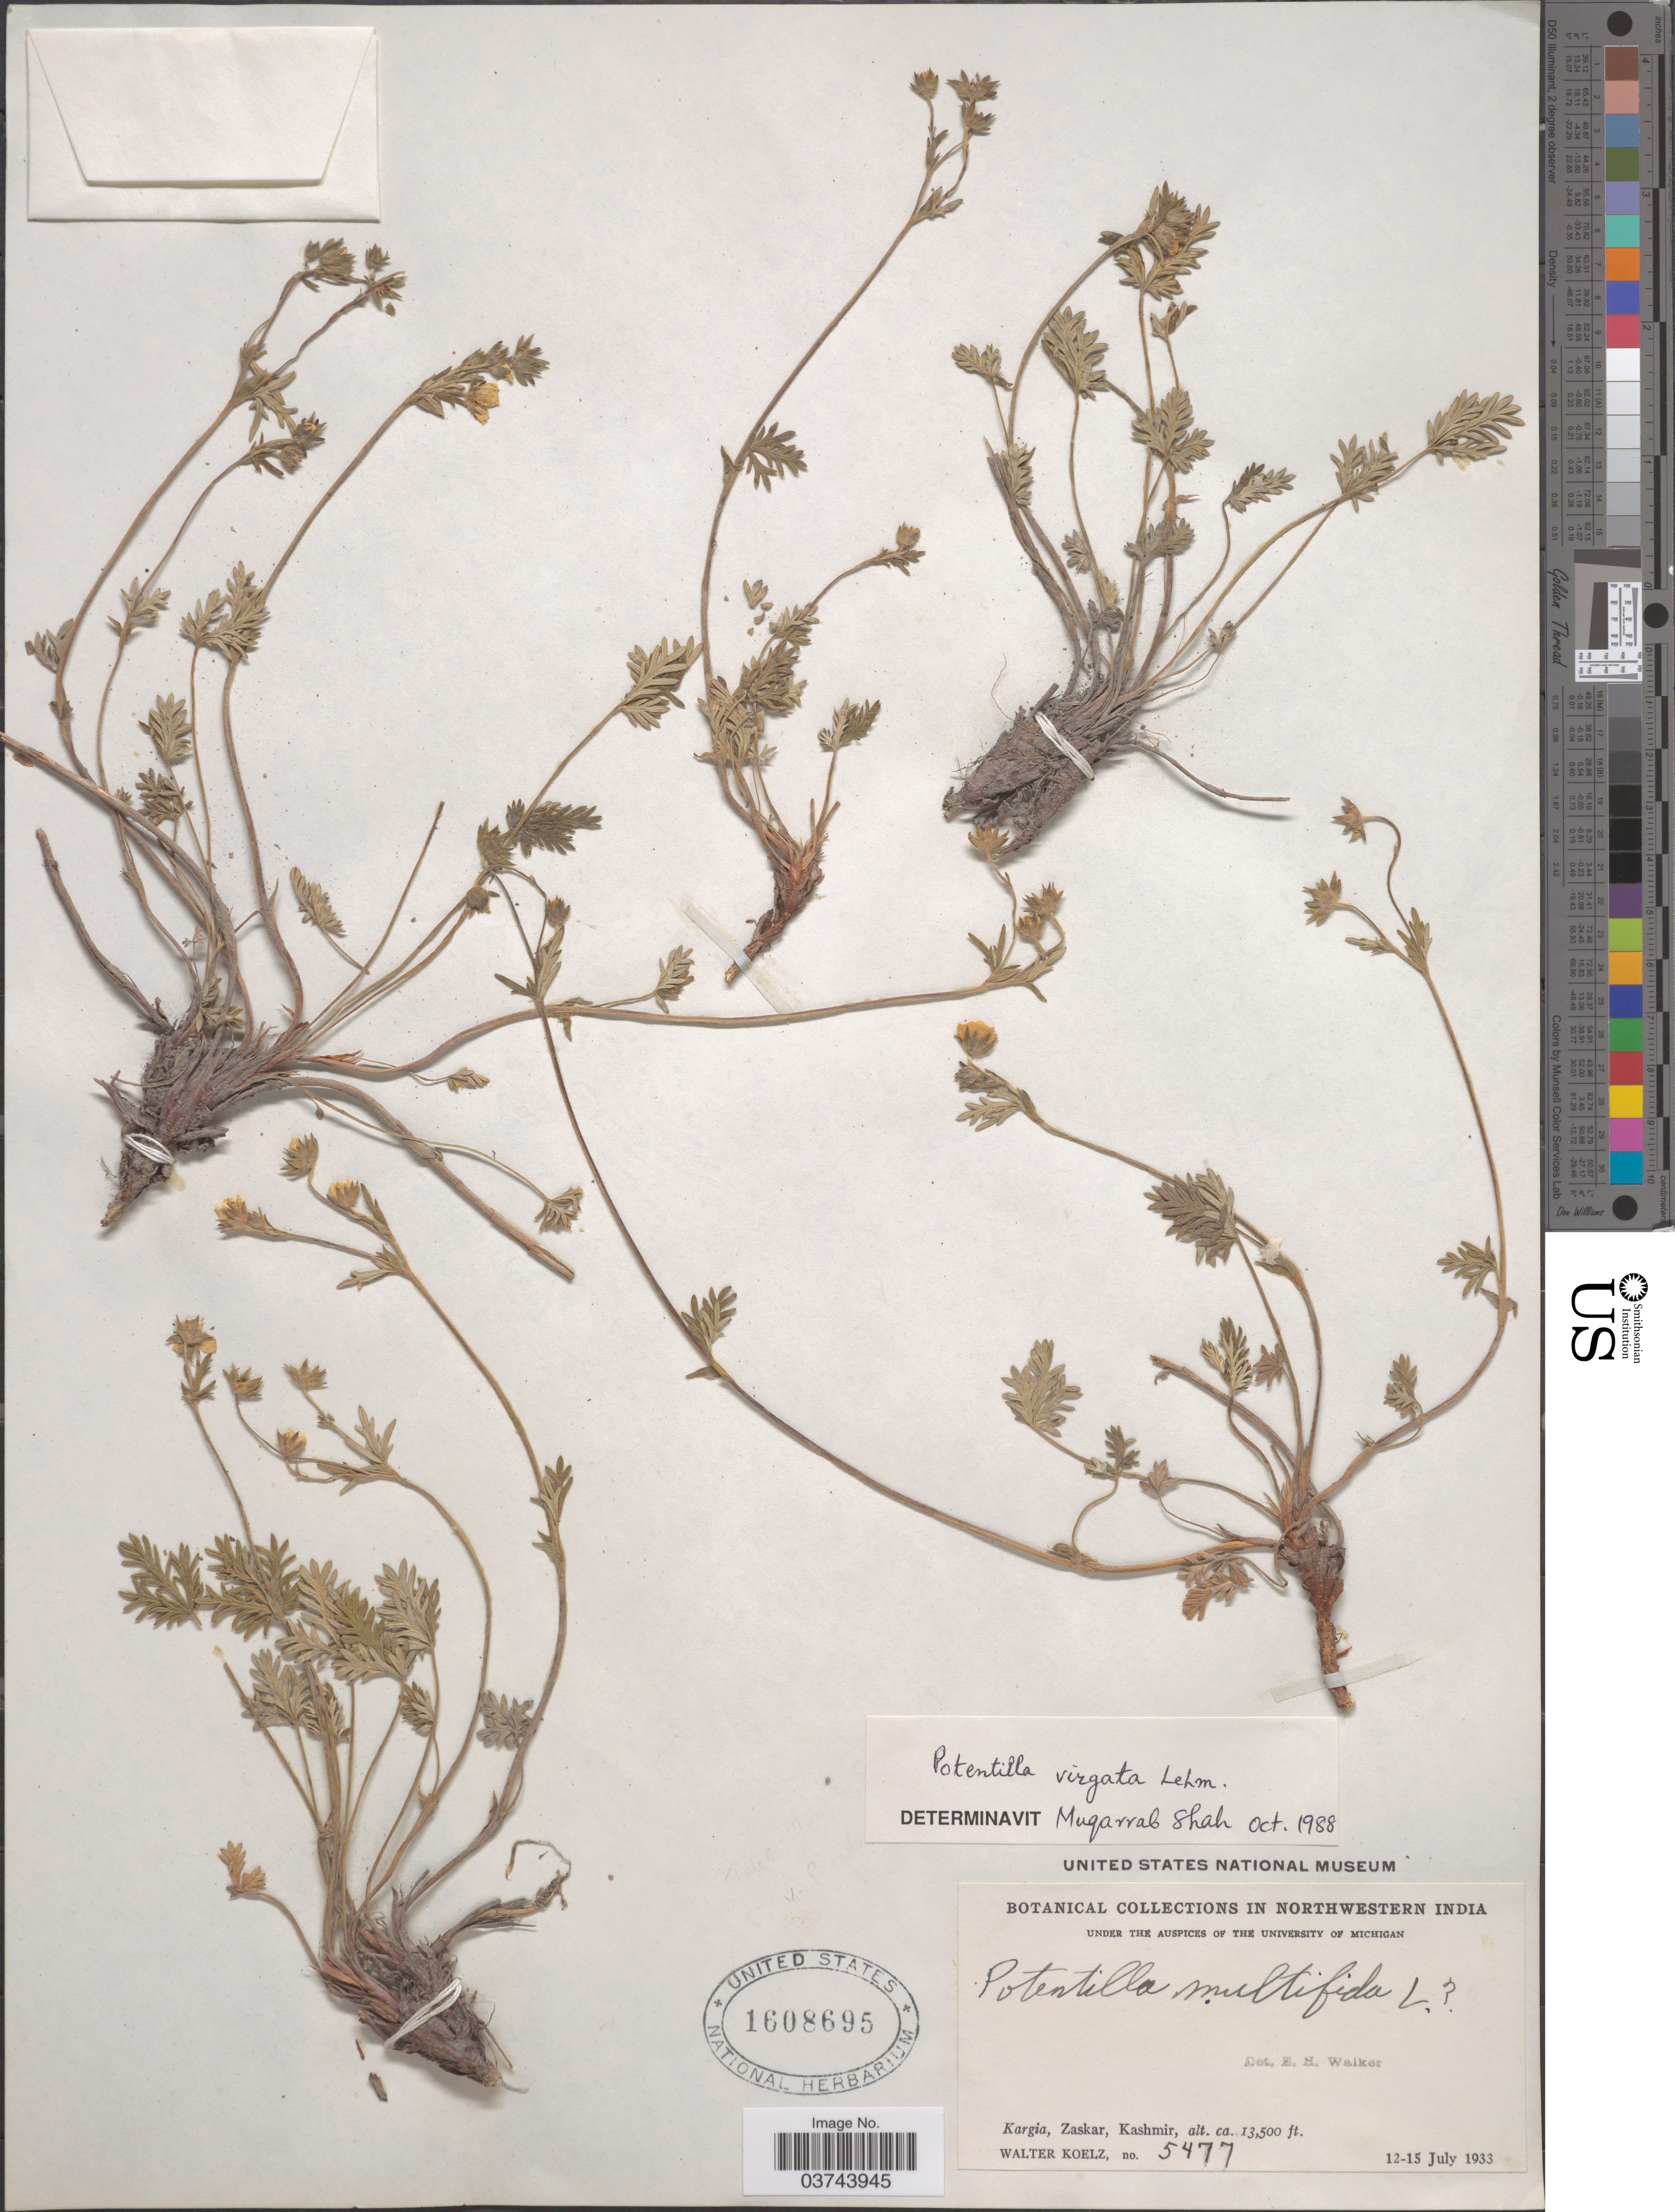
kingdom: Plantae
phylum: Tracheophyta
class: Magnoliopsida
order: Rosales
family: Rosaceae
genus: Potentilla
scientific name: Potentilla virgata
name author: Lehm.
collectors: W. N. Koelz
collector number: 5477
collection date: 1933-07-12/1933-07-15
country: India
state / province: Jammu and Kashmir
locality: Northwestern India. Kargia, Zaskar, Kashmir.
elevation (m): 4115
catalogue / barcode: US 1608695